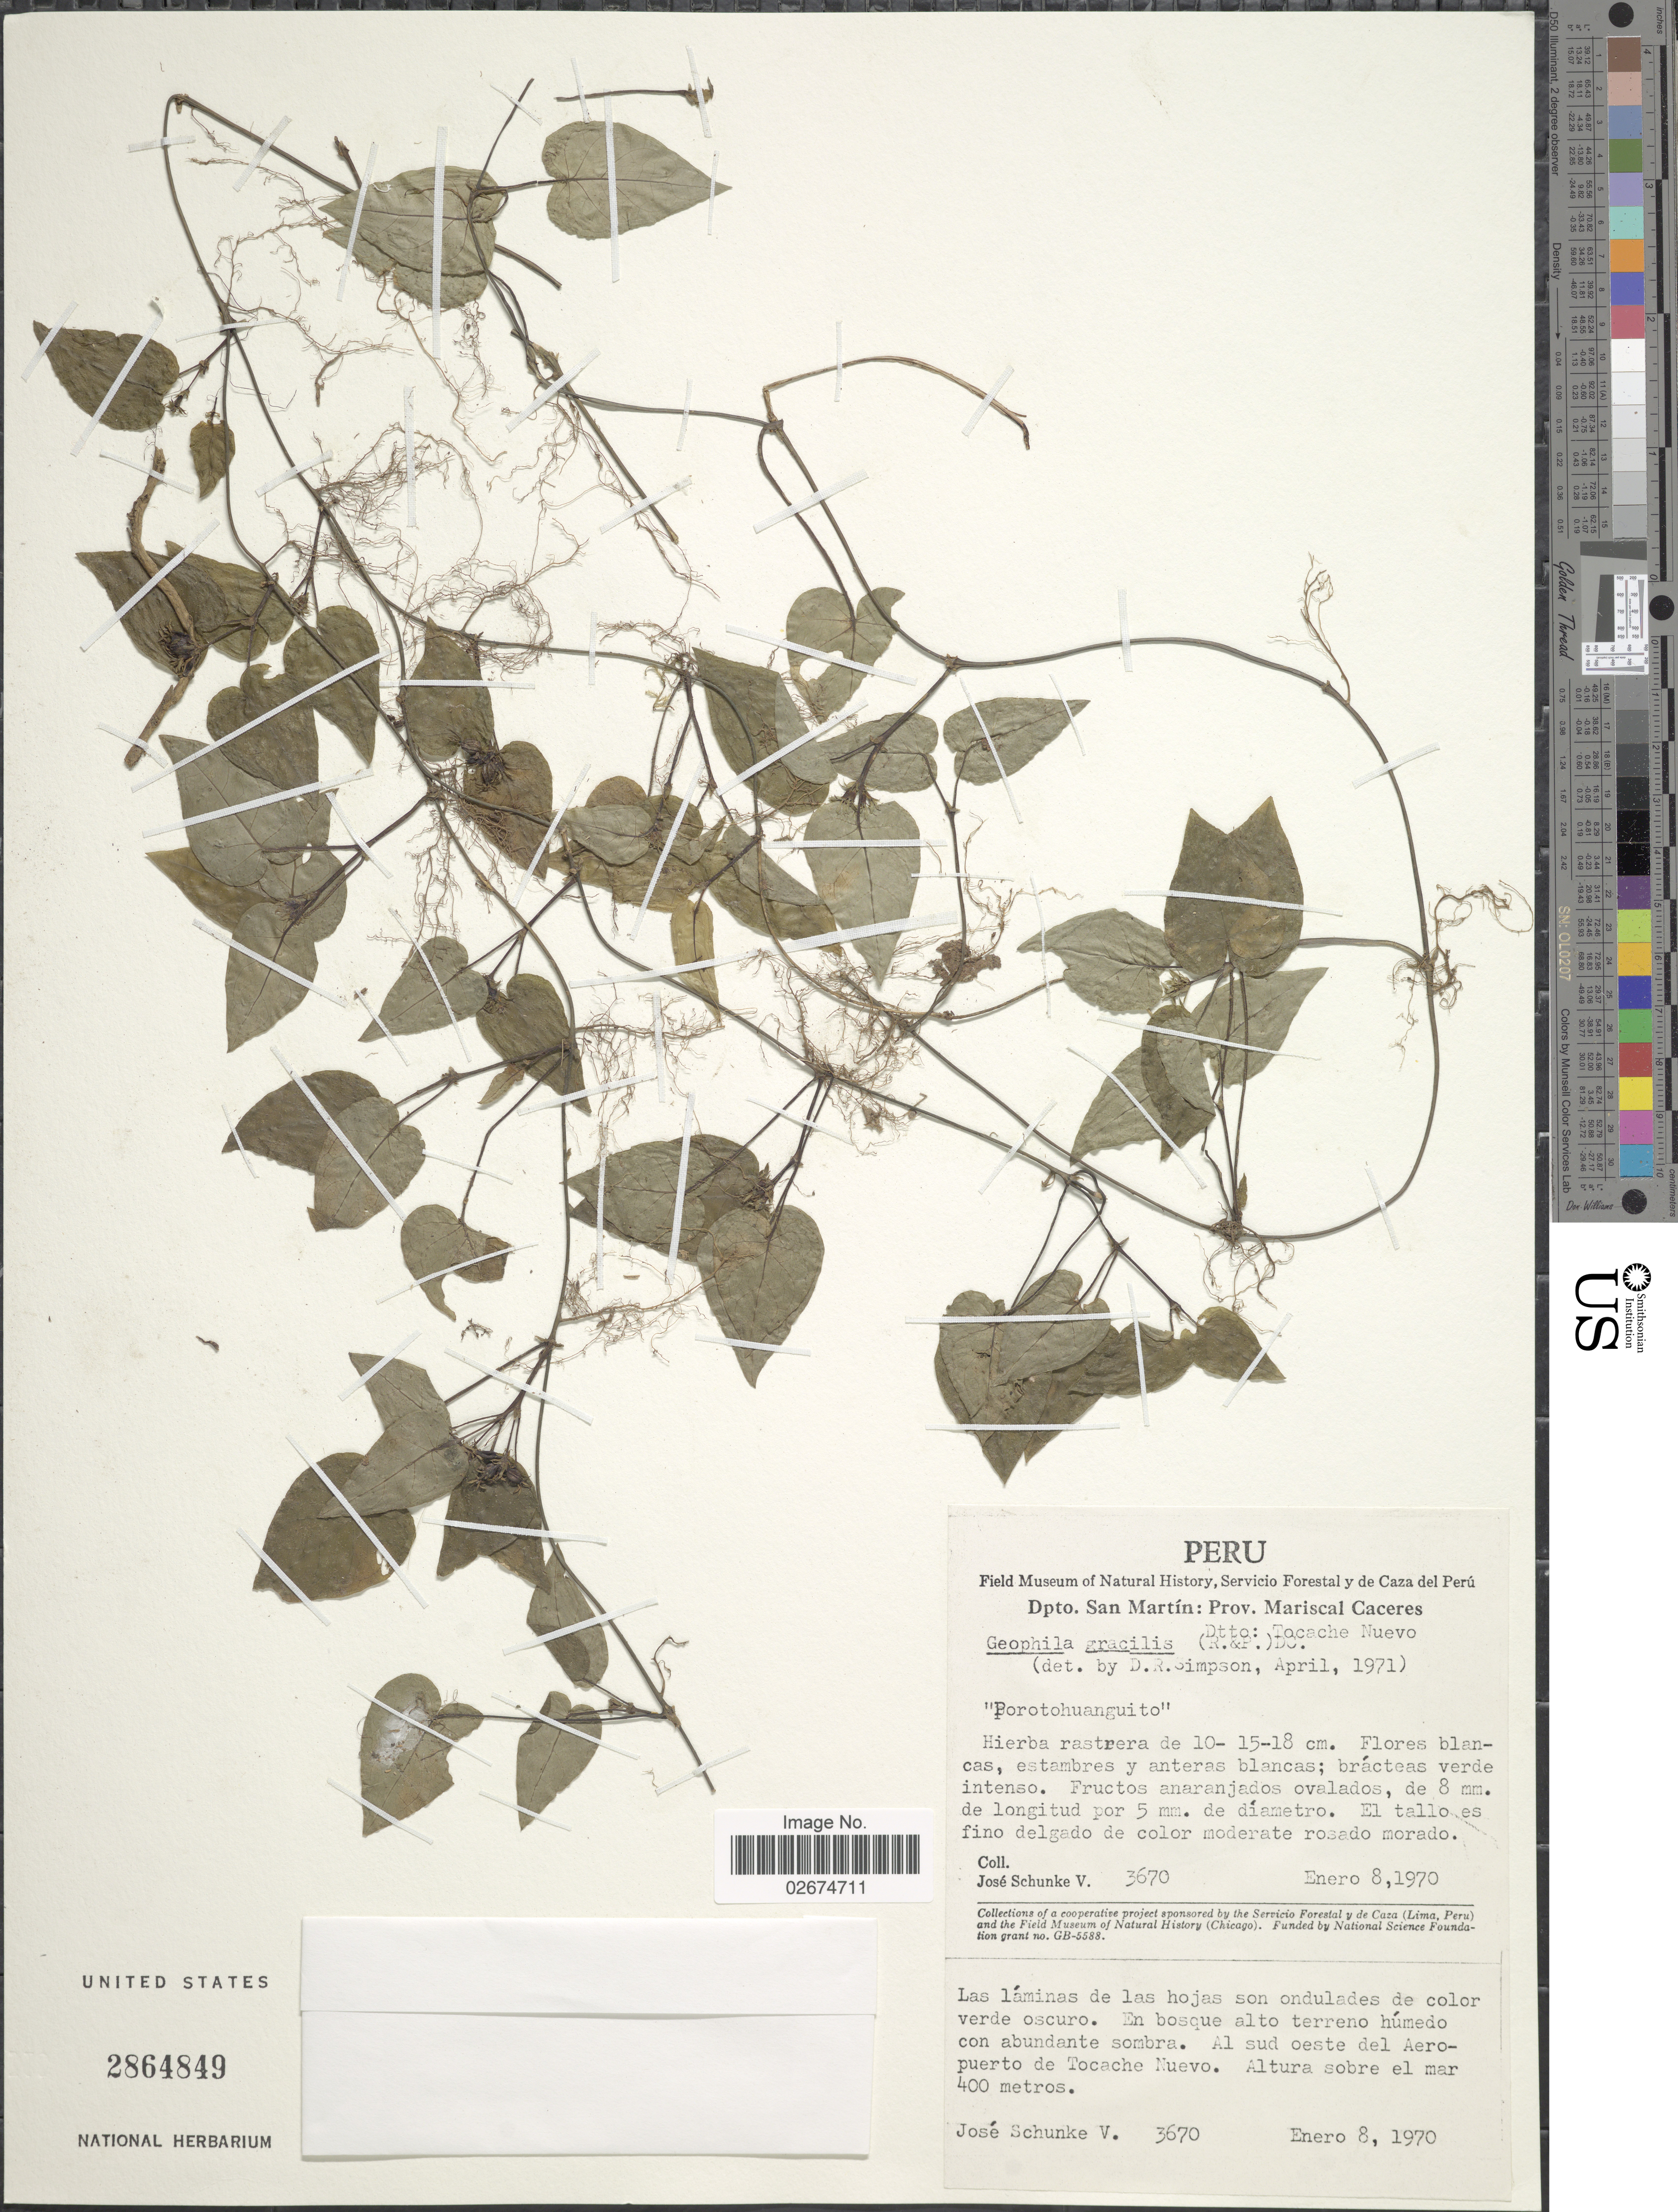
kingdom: Plantae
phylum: Tracheophyta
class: Magnoliopsida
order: Gentianales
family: Rubiaceae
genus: Geophila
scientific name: Geophila gracilis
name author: (Ruiz & Pav.) DC.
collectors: J. Schunke Vigo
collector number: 3670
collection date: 1970-01-08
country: Peru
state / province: San Martín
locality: Prov. Mariscal Caceres, Dtto. Tocache Nuevo, Al sud oeste del Aeropuerto de Tocache Nuevo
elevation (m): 400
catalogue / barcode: US 2864849